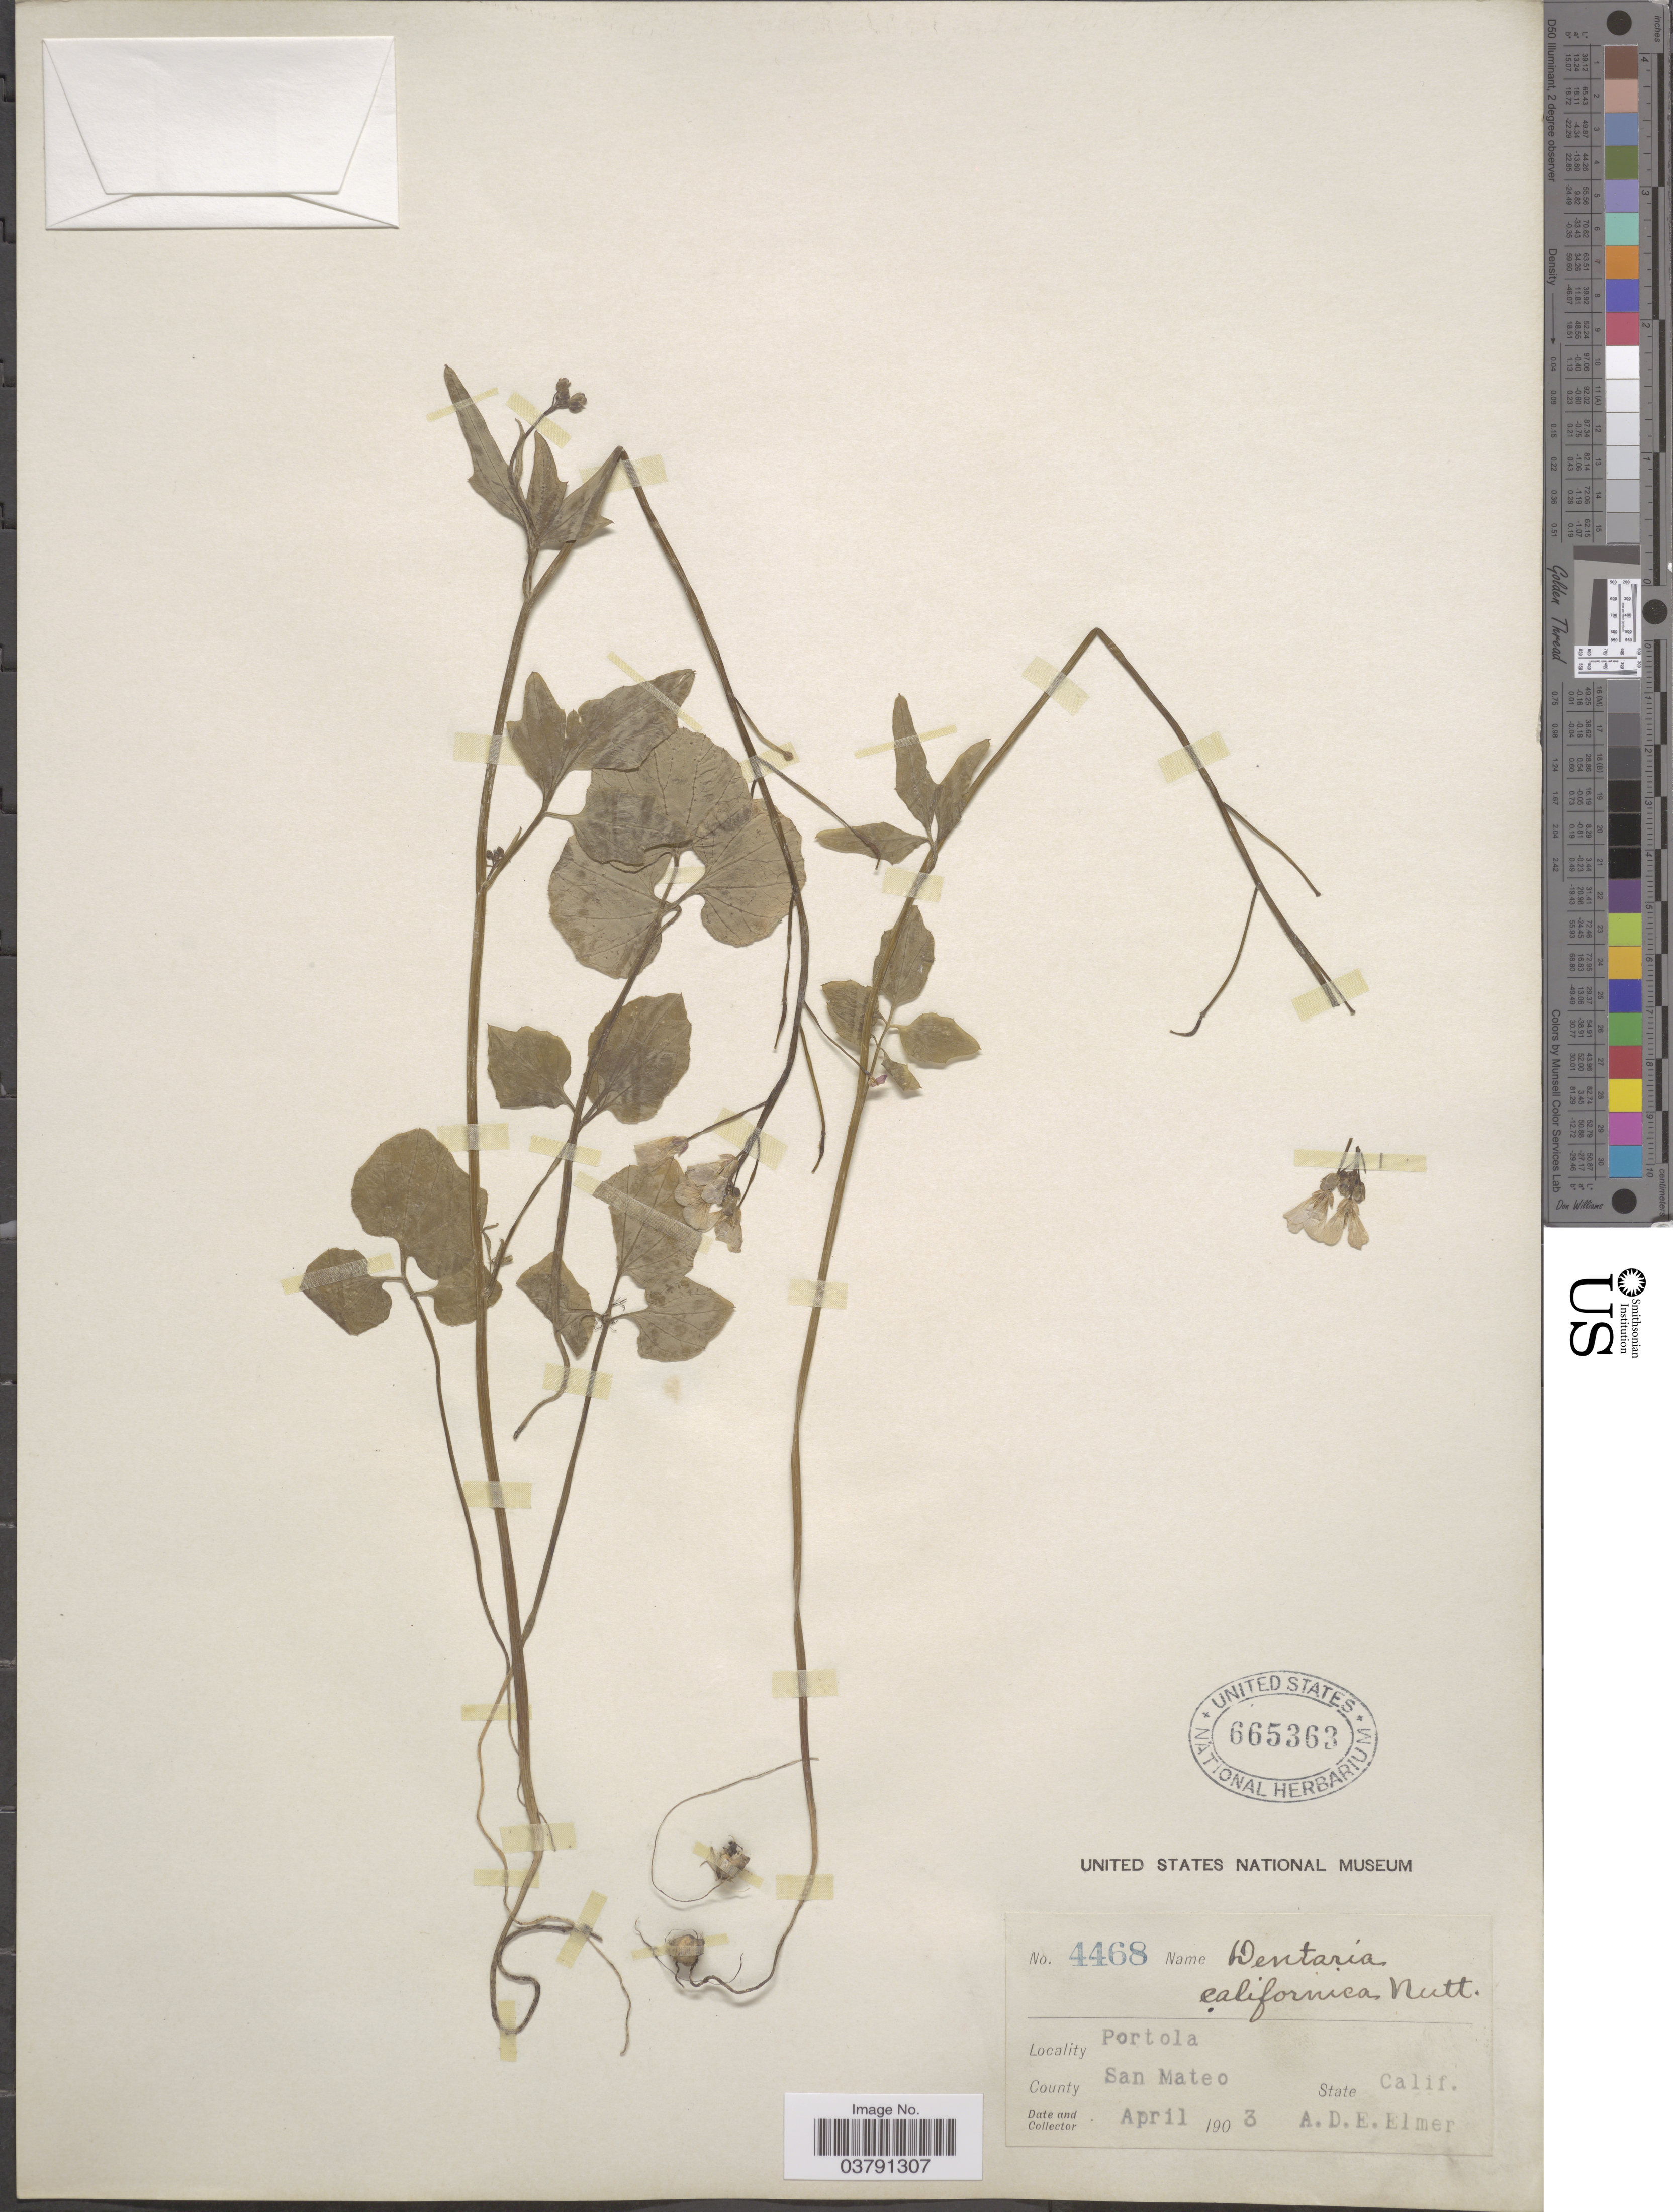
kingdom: Plantae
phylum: Tracheophyta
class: Magnoliopsida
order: Brassicales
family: Brassicaceae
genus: Dentaria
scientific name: Dentaria californica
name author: Nutt.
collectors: A. D. E. Elmer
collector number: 4468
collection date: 1903-04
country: United States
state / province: California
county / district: San Mateo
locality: Portola. County San Mateo.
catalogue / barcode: US 665363